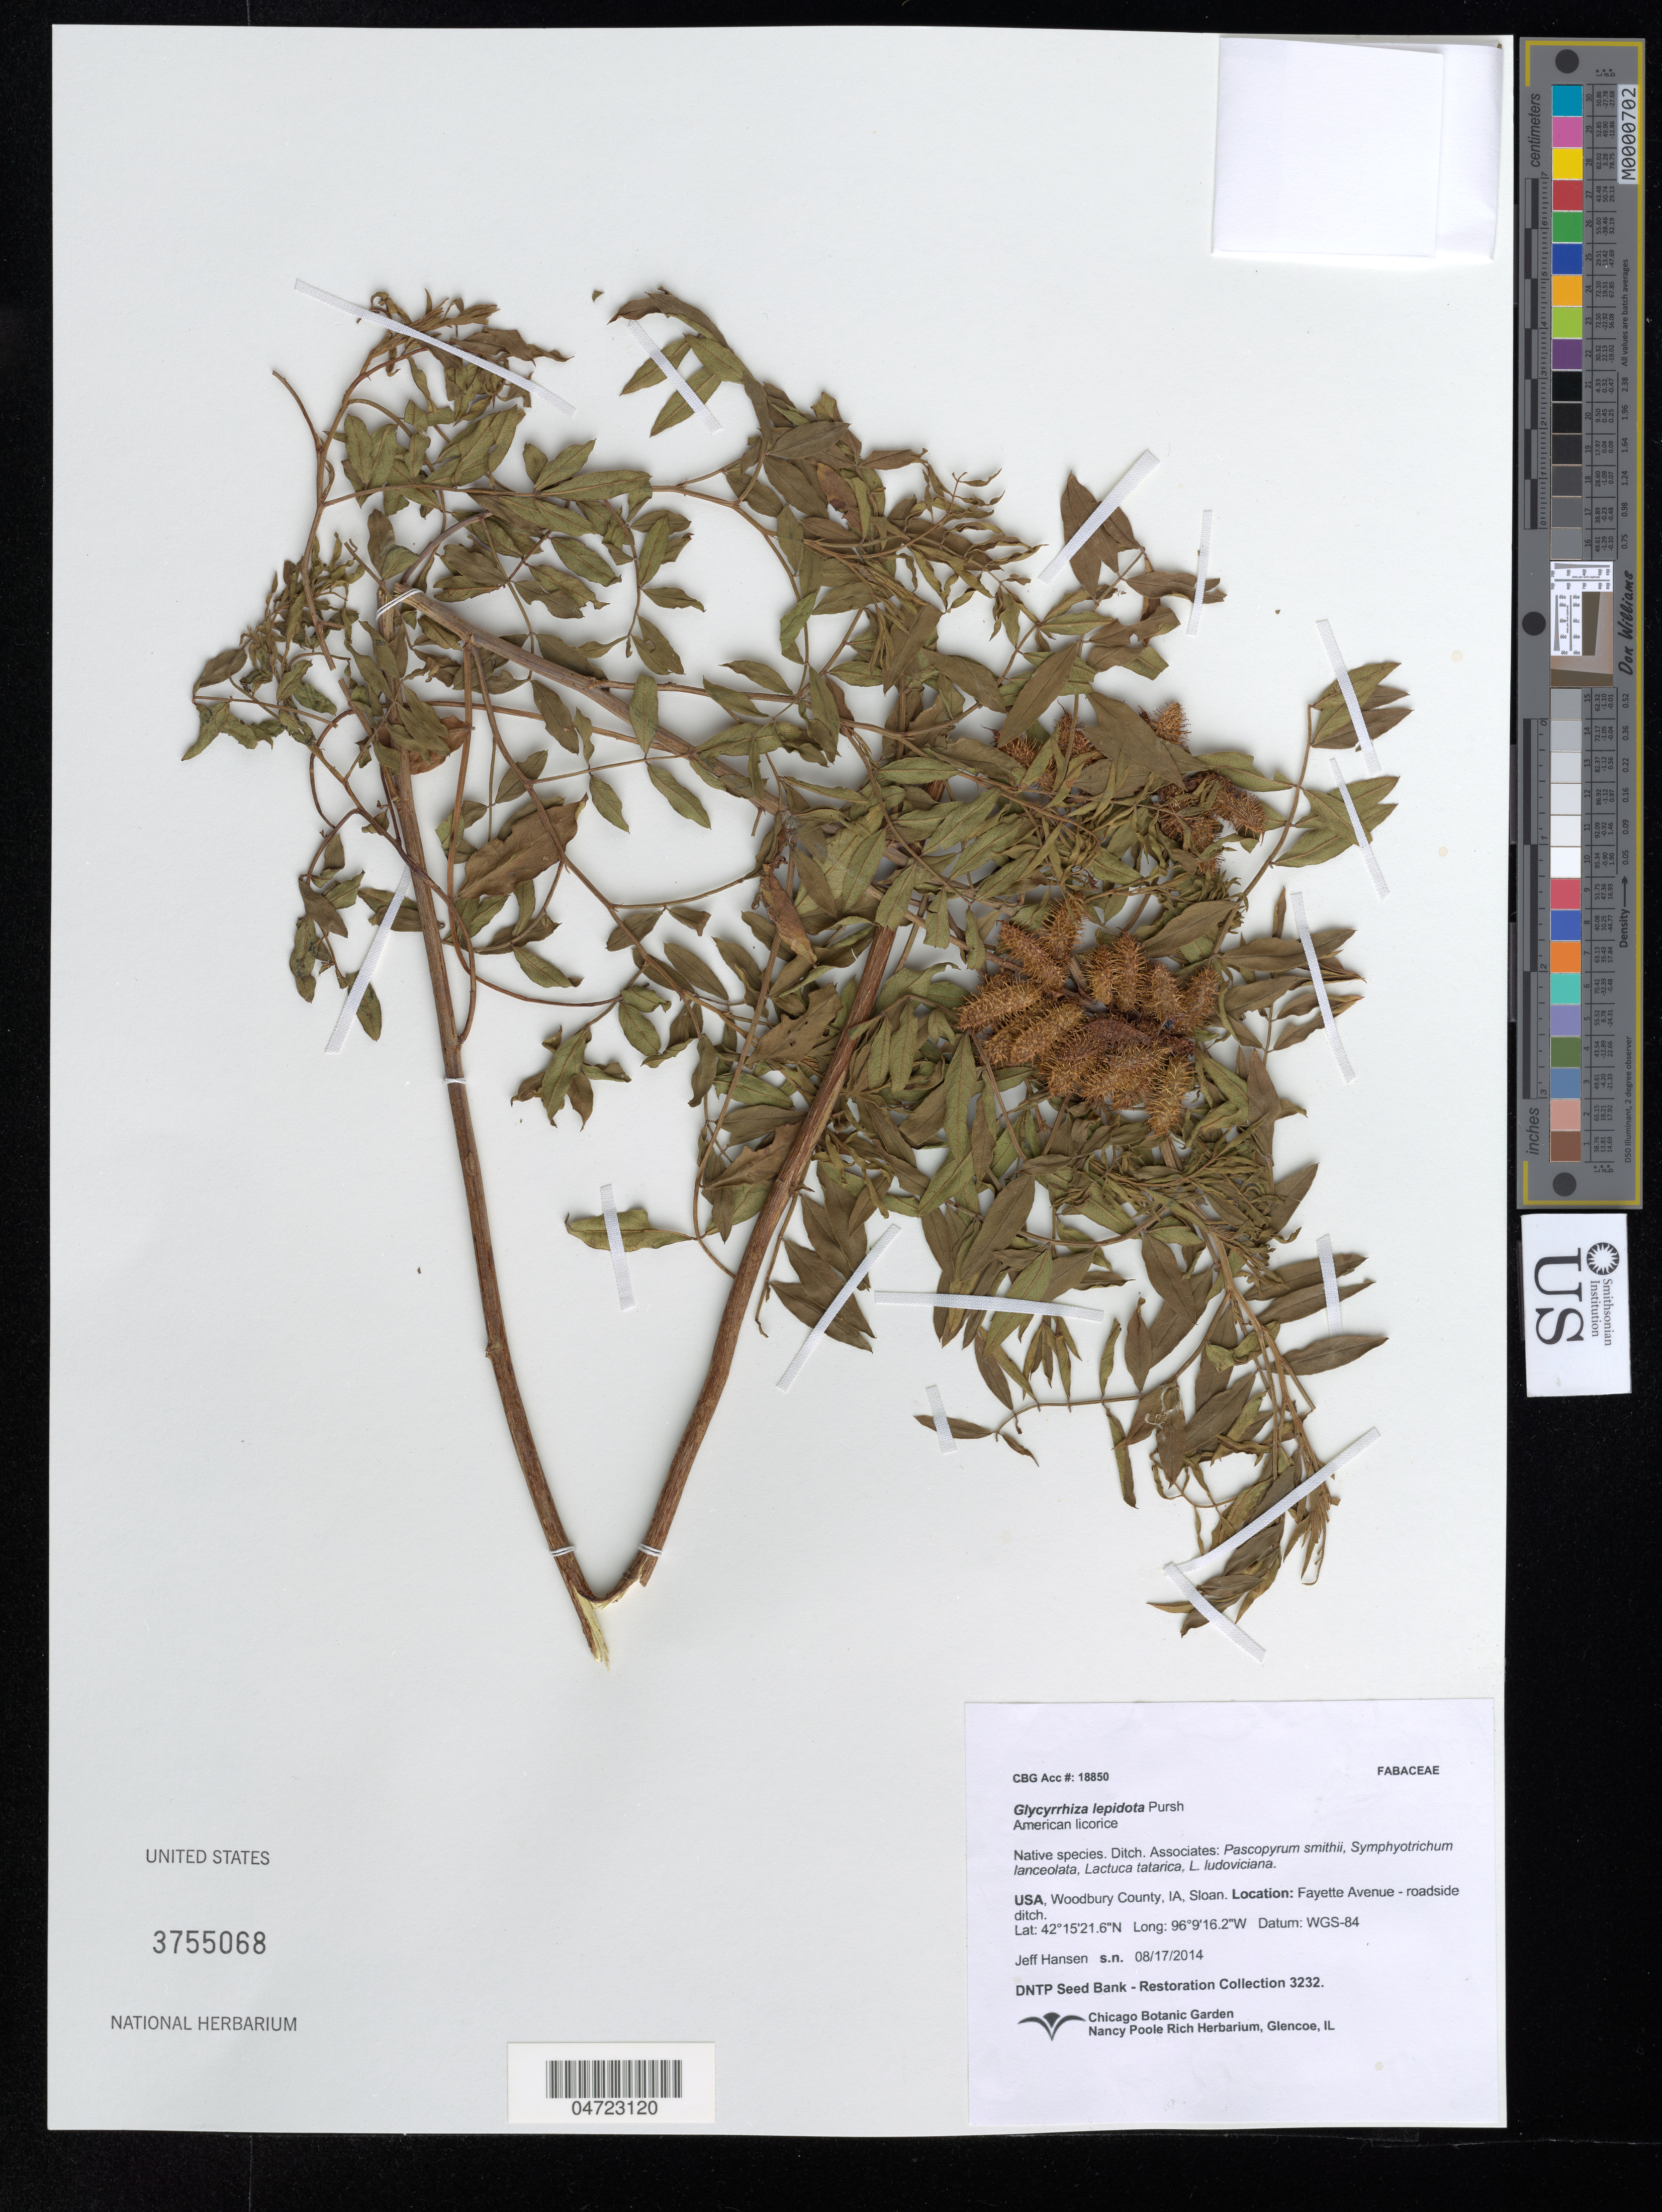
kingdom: Plantae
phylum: Tracheophyta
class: Magnoliopsida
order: Fabales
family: Fabaceae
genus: Glycyrrhiza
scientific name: Glycyrrhiza lepidota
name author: Pursh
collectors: J. Hansen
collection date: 2014-08-17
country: United States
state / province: Iowa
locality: Woodbury County, Sloan. Fayette Avenue - roadside ditch.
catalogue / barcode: US 3755068